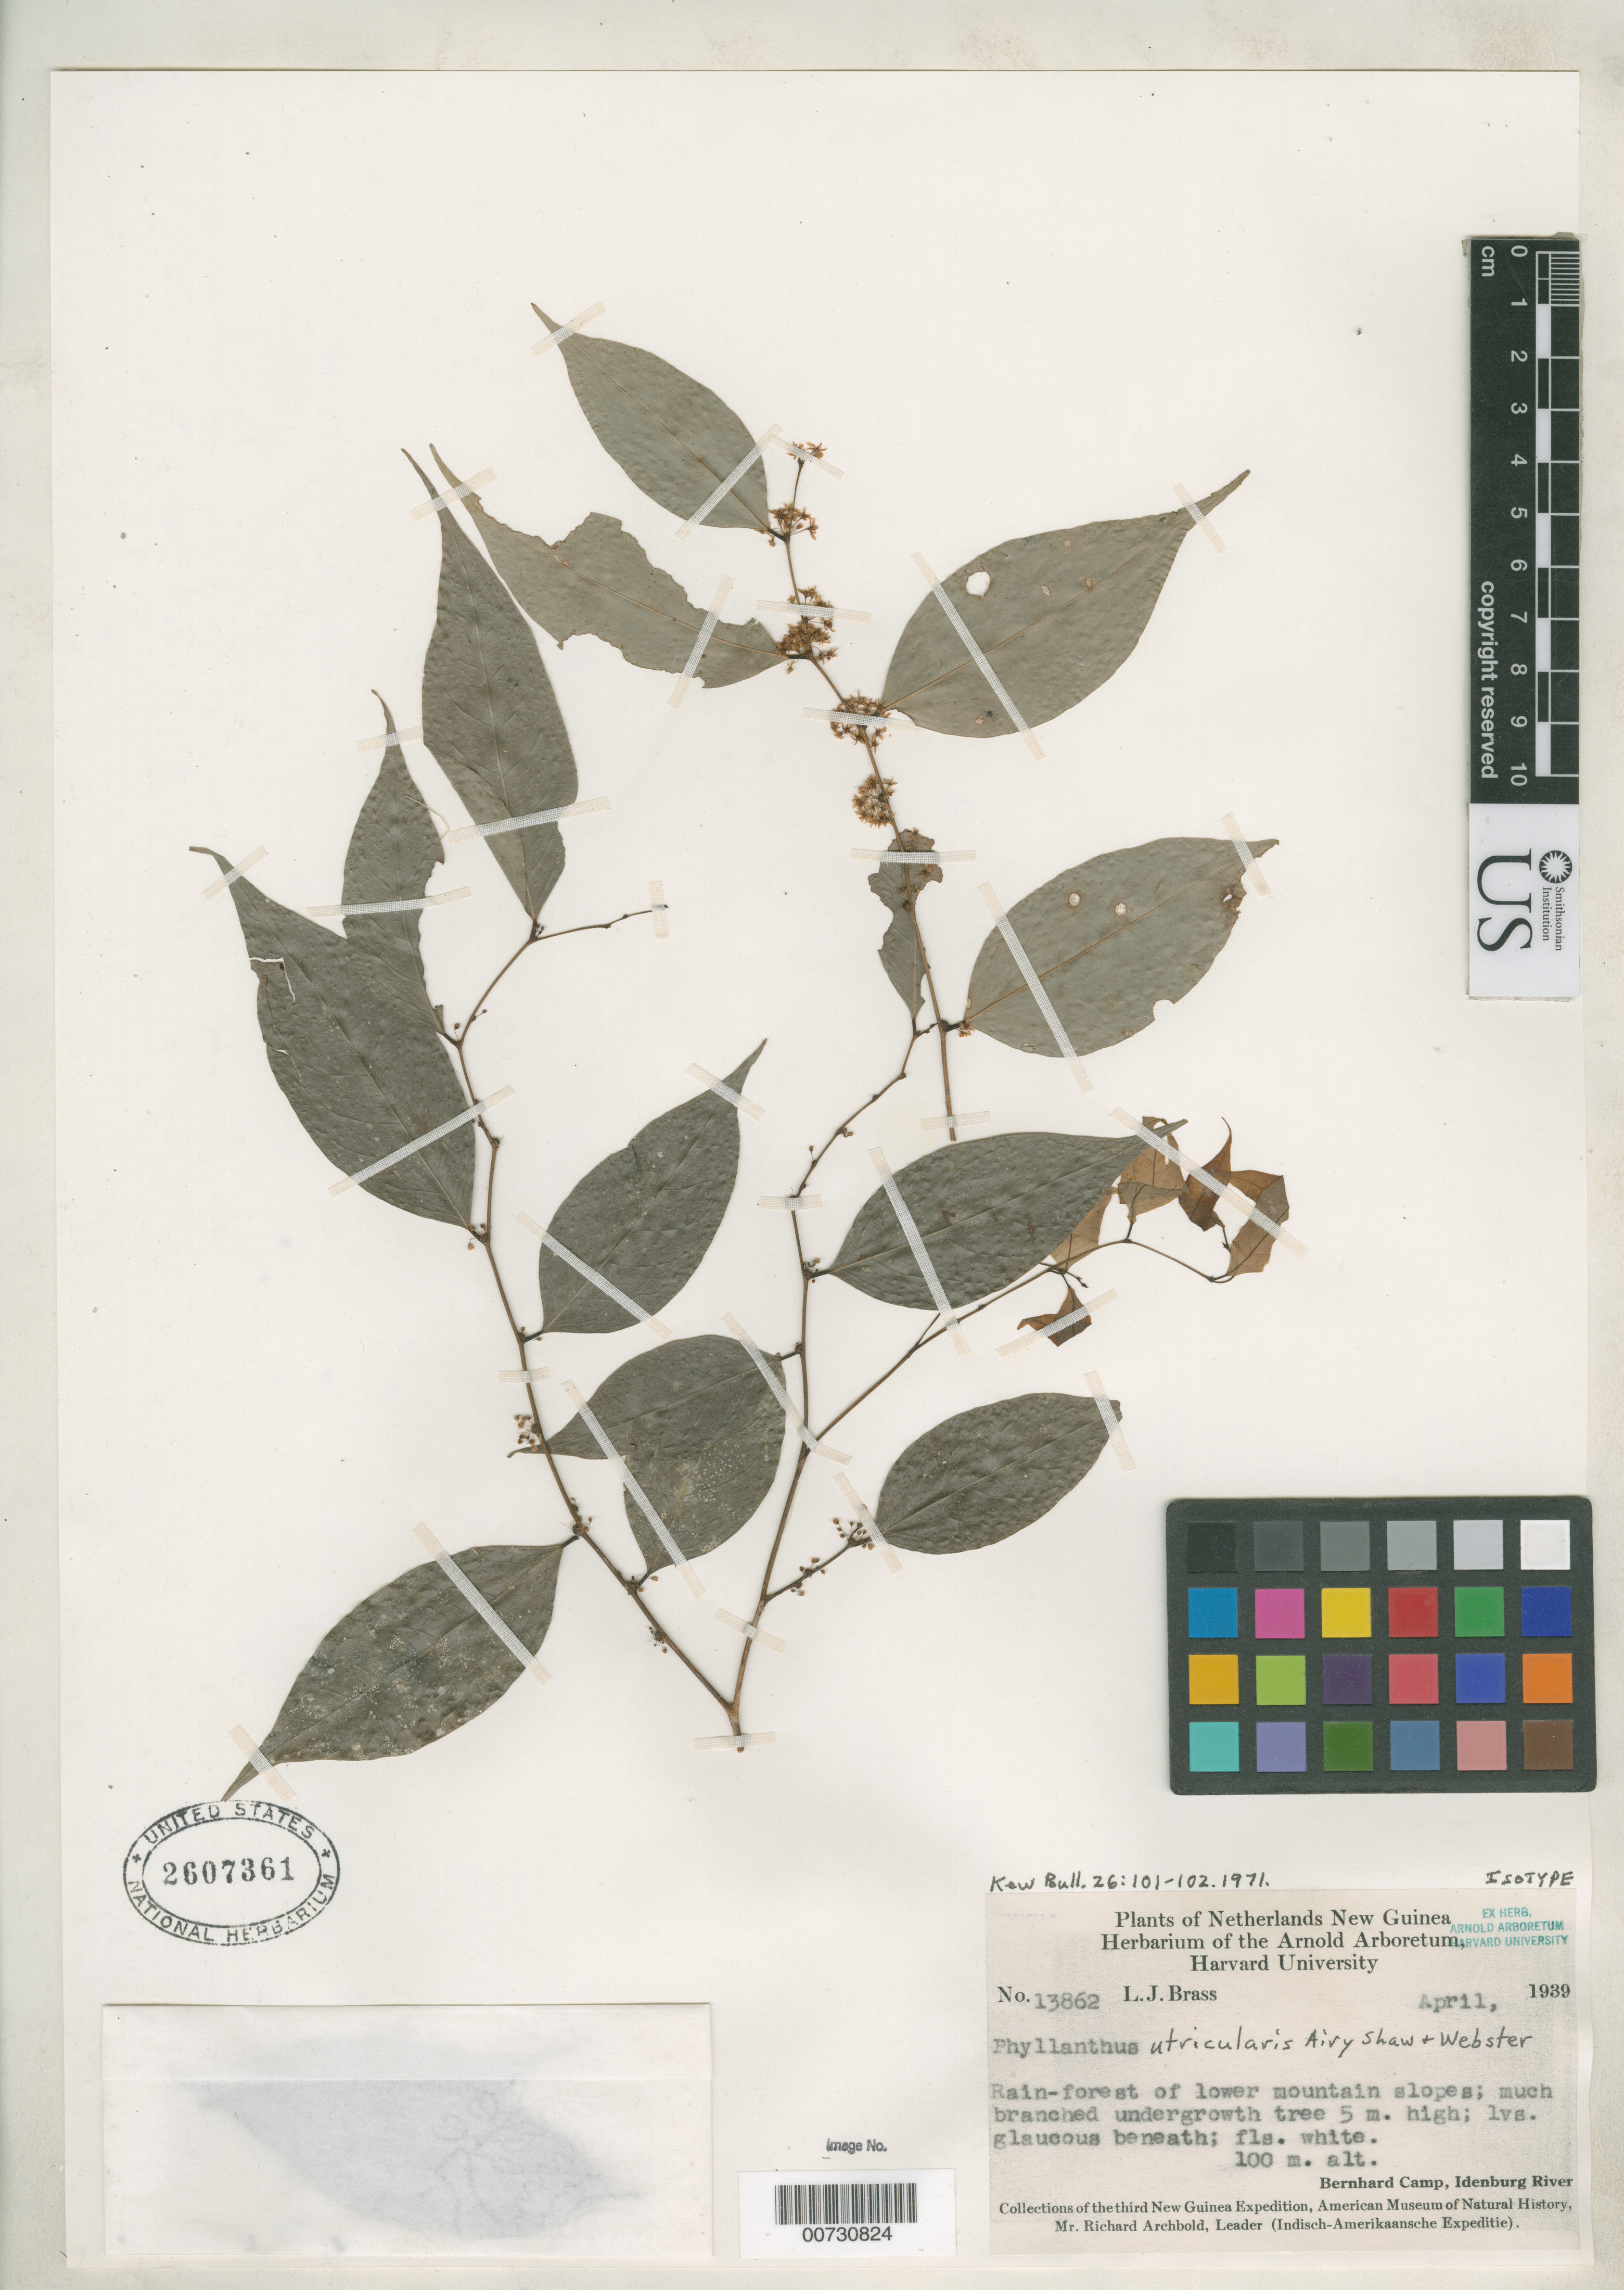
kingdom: Plantae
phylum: Tracheophyta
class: Magnoliopsida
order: Malpighiales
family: Phyllanthaceae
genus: Phyllanthus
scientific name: Phyllanthus utricularis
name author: Airy Shaw & G.L. Webster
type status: Isotype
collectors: L. J. Brass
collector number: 13862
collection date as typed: Apr 1939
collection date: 1939-04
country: Indonesia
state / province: Papua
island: New Guinea I.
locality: Bernhard Camp, Idenburg River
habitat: Rain-forest of lower mountain slopes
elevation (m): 100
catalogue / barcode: US 2607361